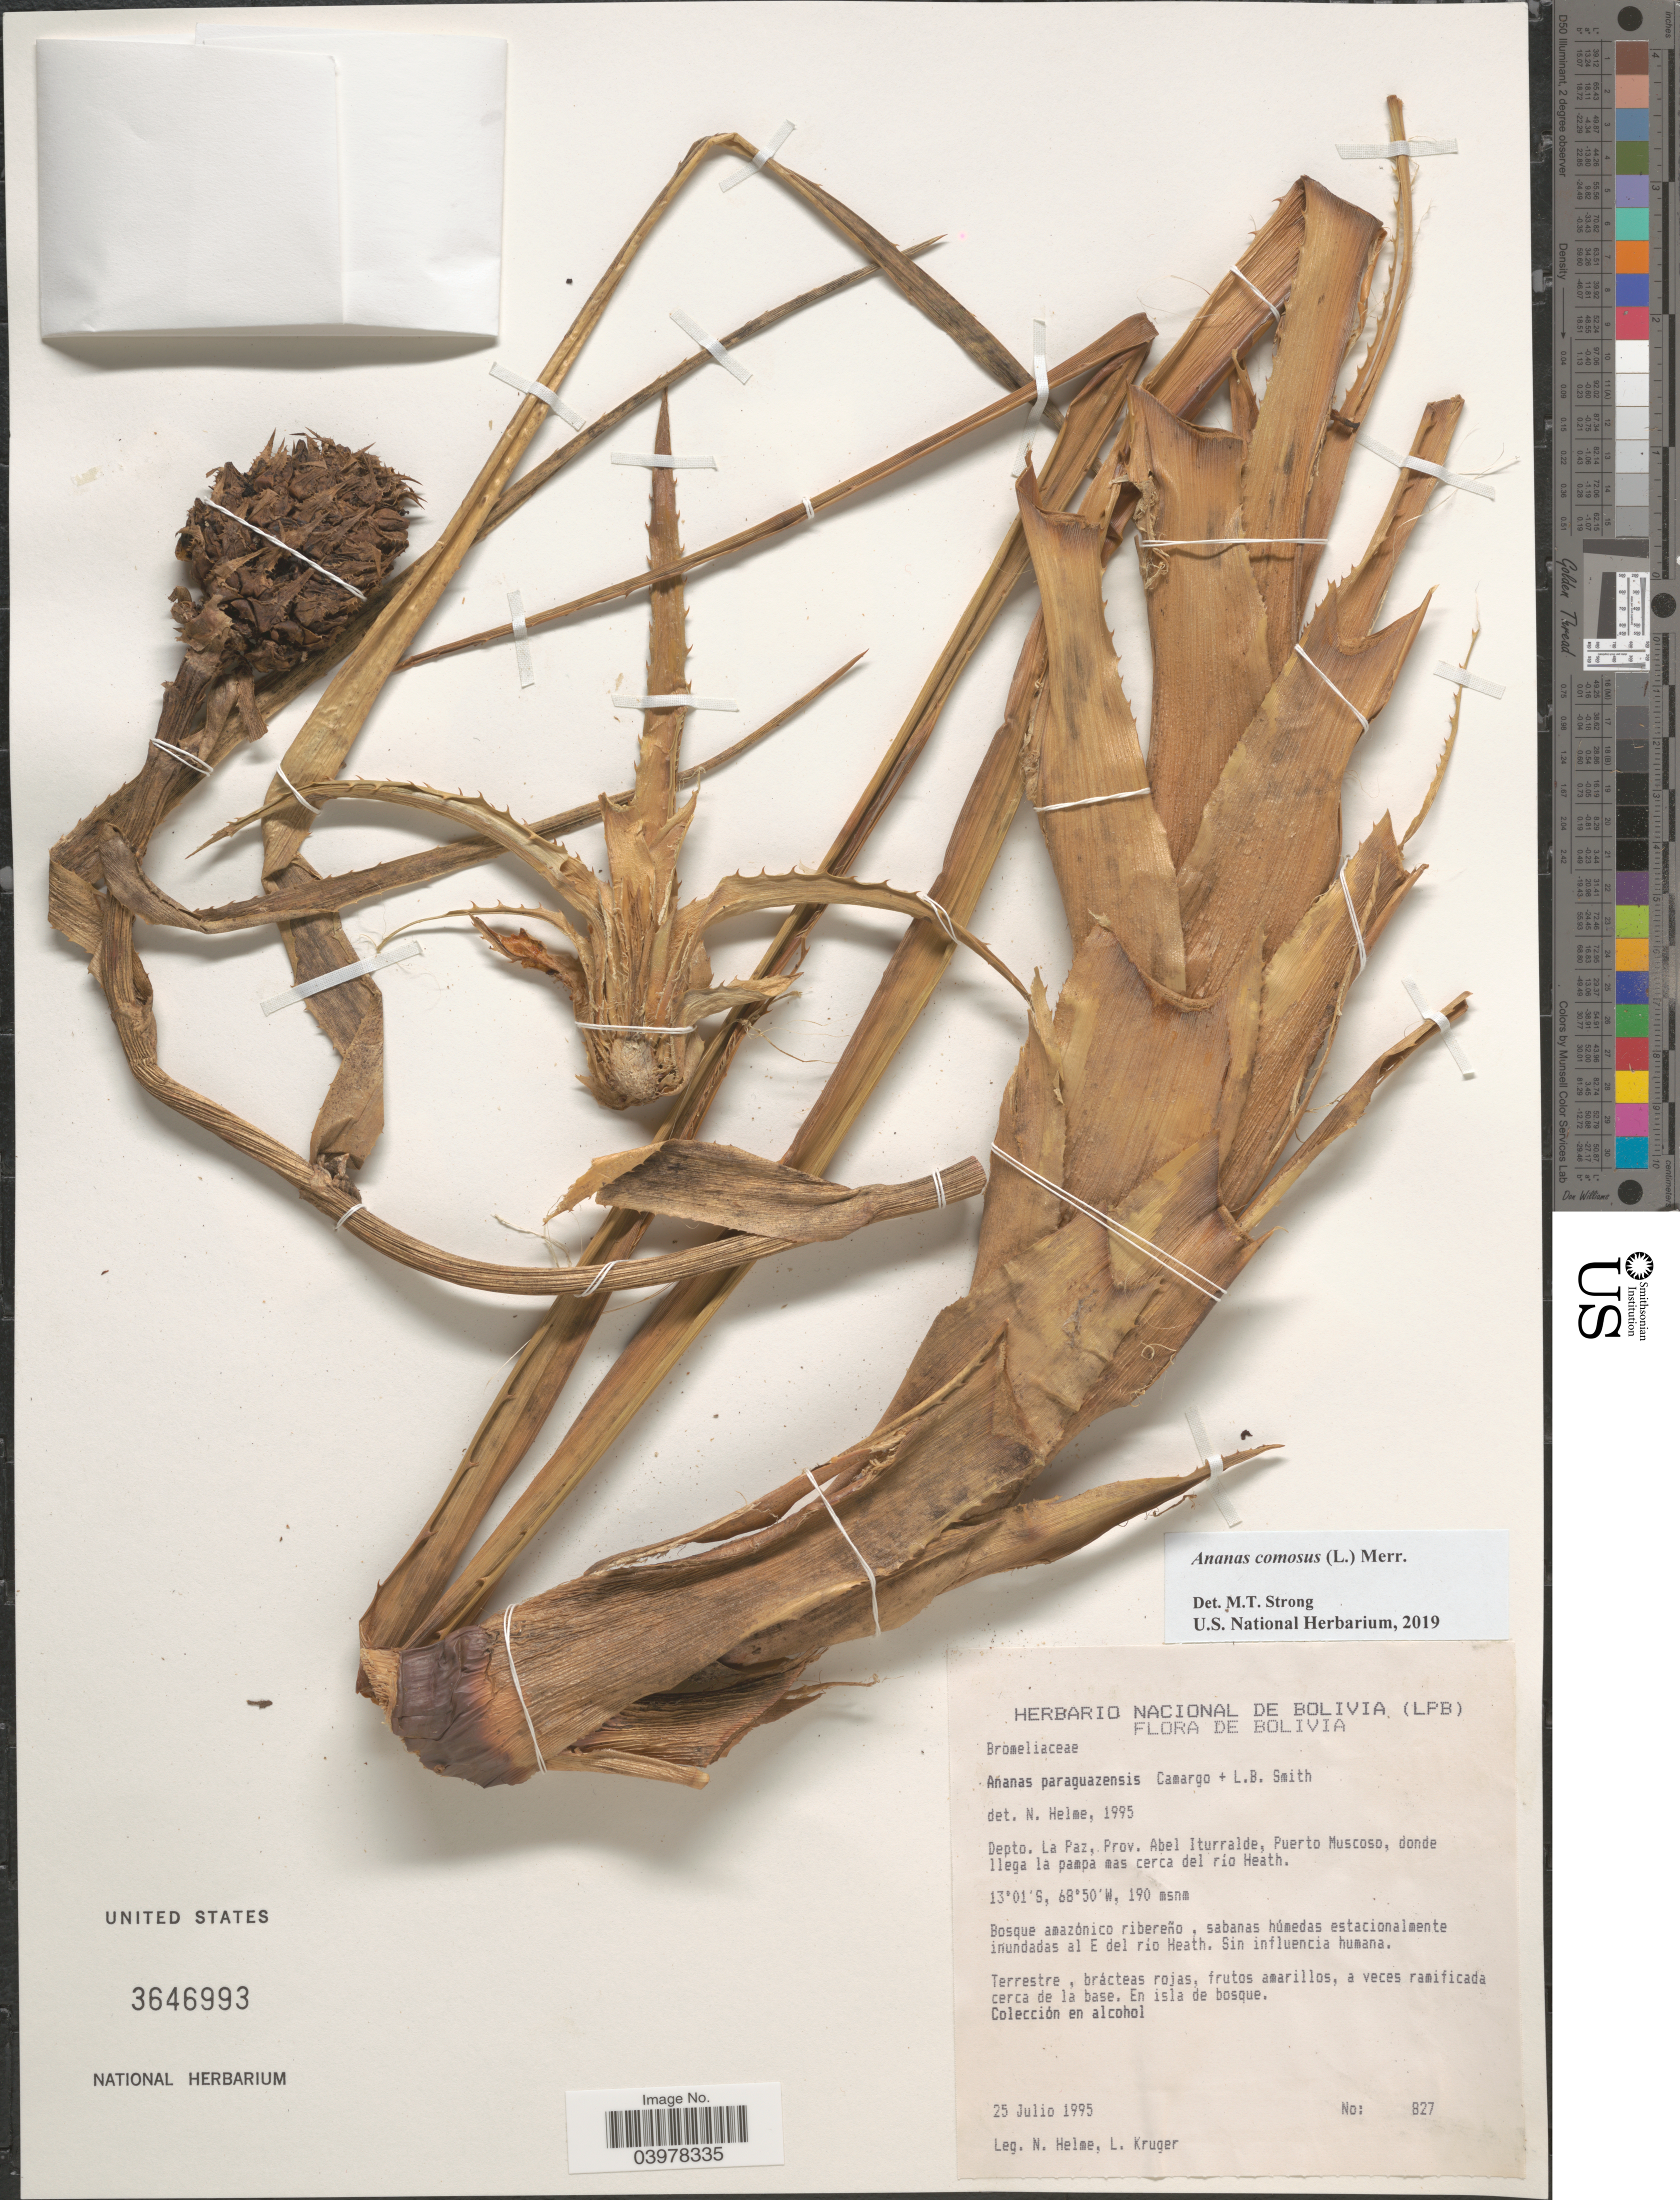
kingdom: Plantae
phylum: Tracheophyta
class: Liliopsida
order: Poales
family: Bromeliaceae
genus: Ananas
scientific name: Ananas comosus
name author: (L.) Merr.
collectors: N. Helme & L. Kruger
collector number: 827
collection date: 1995-07-25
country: Bolivia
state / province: La Paz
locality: Depto. La Paz, Prov. Abel Iturralde, Puerto Muscoso, donde llega la pampa mas cerca del río Heath. Bosque amazónico ribereño, sabanas húmedas estacionalmente inundadas al E del río Heath. Sin influencia humana.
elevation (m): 190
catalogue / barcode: US 3646993